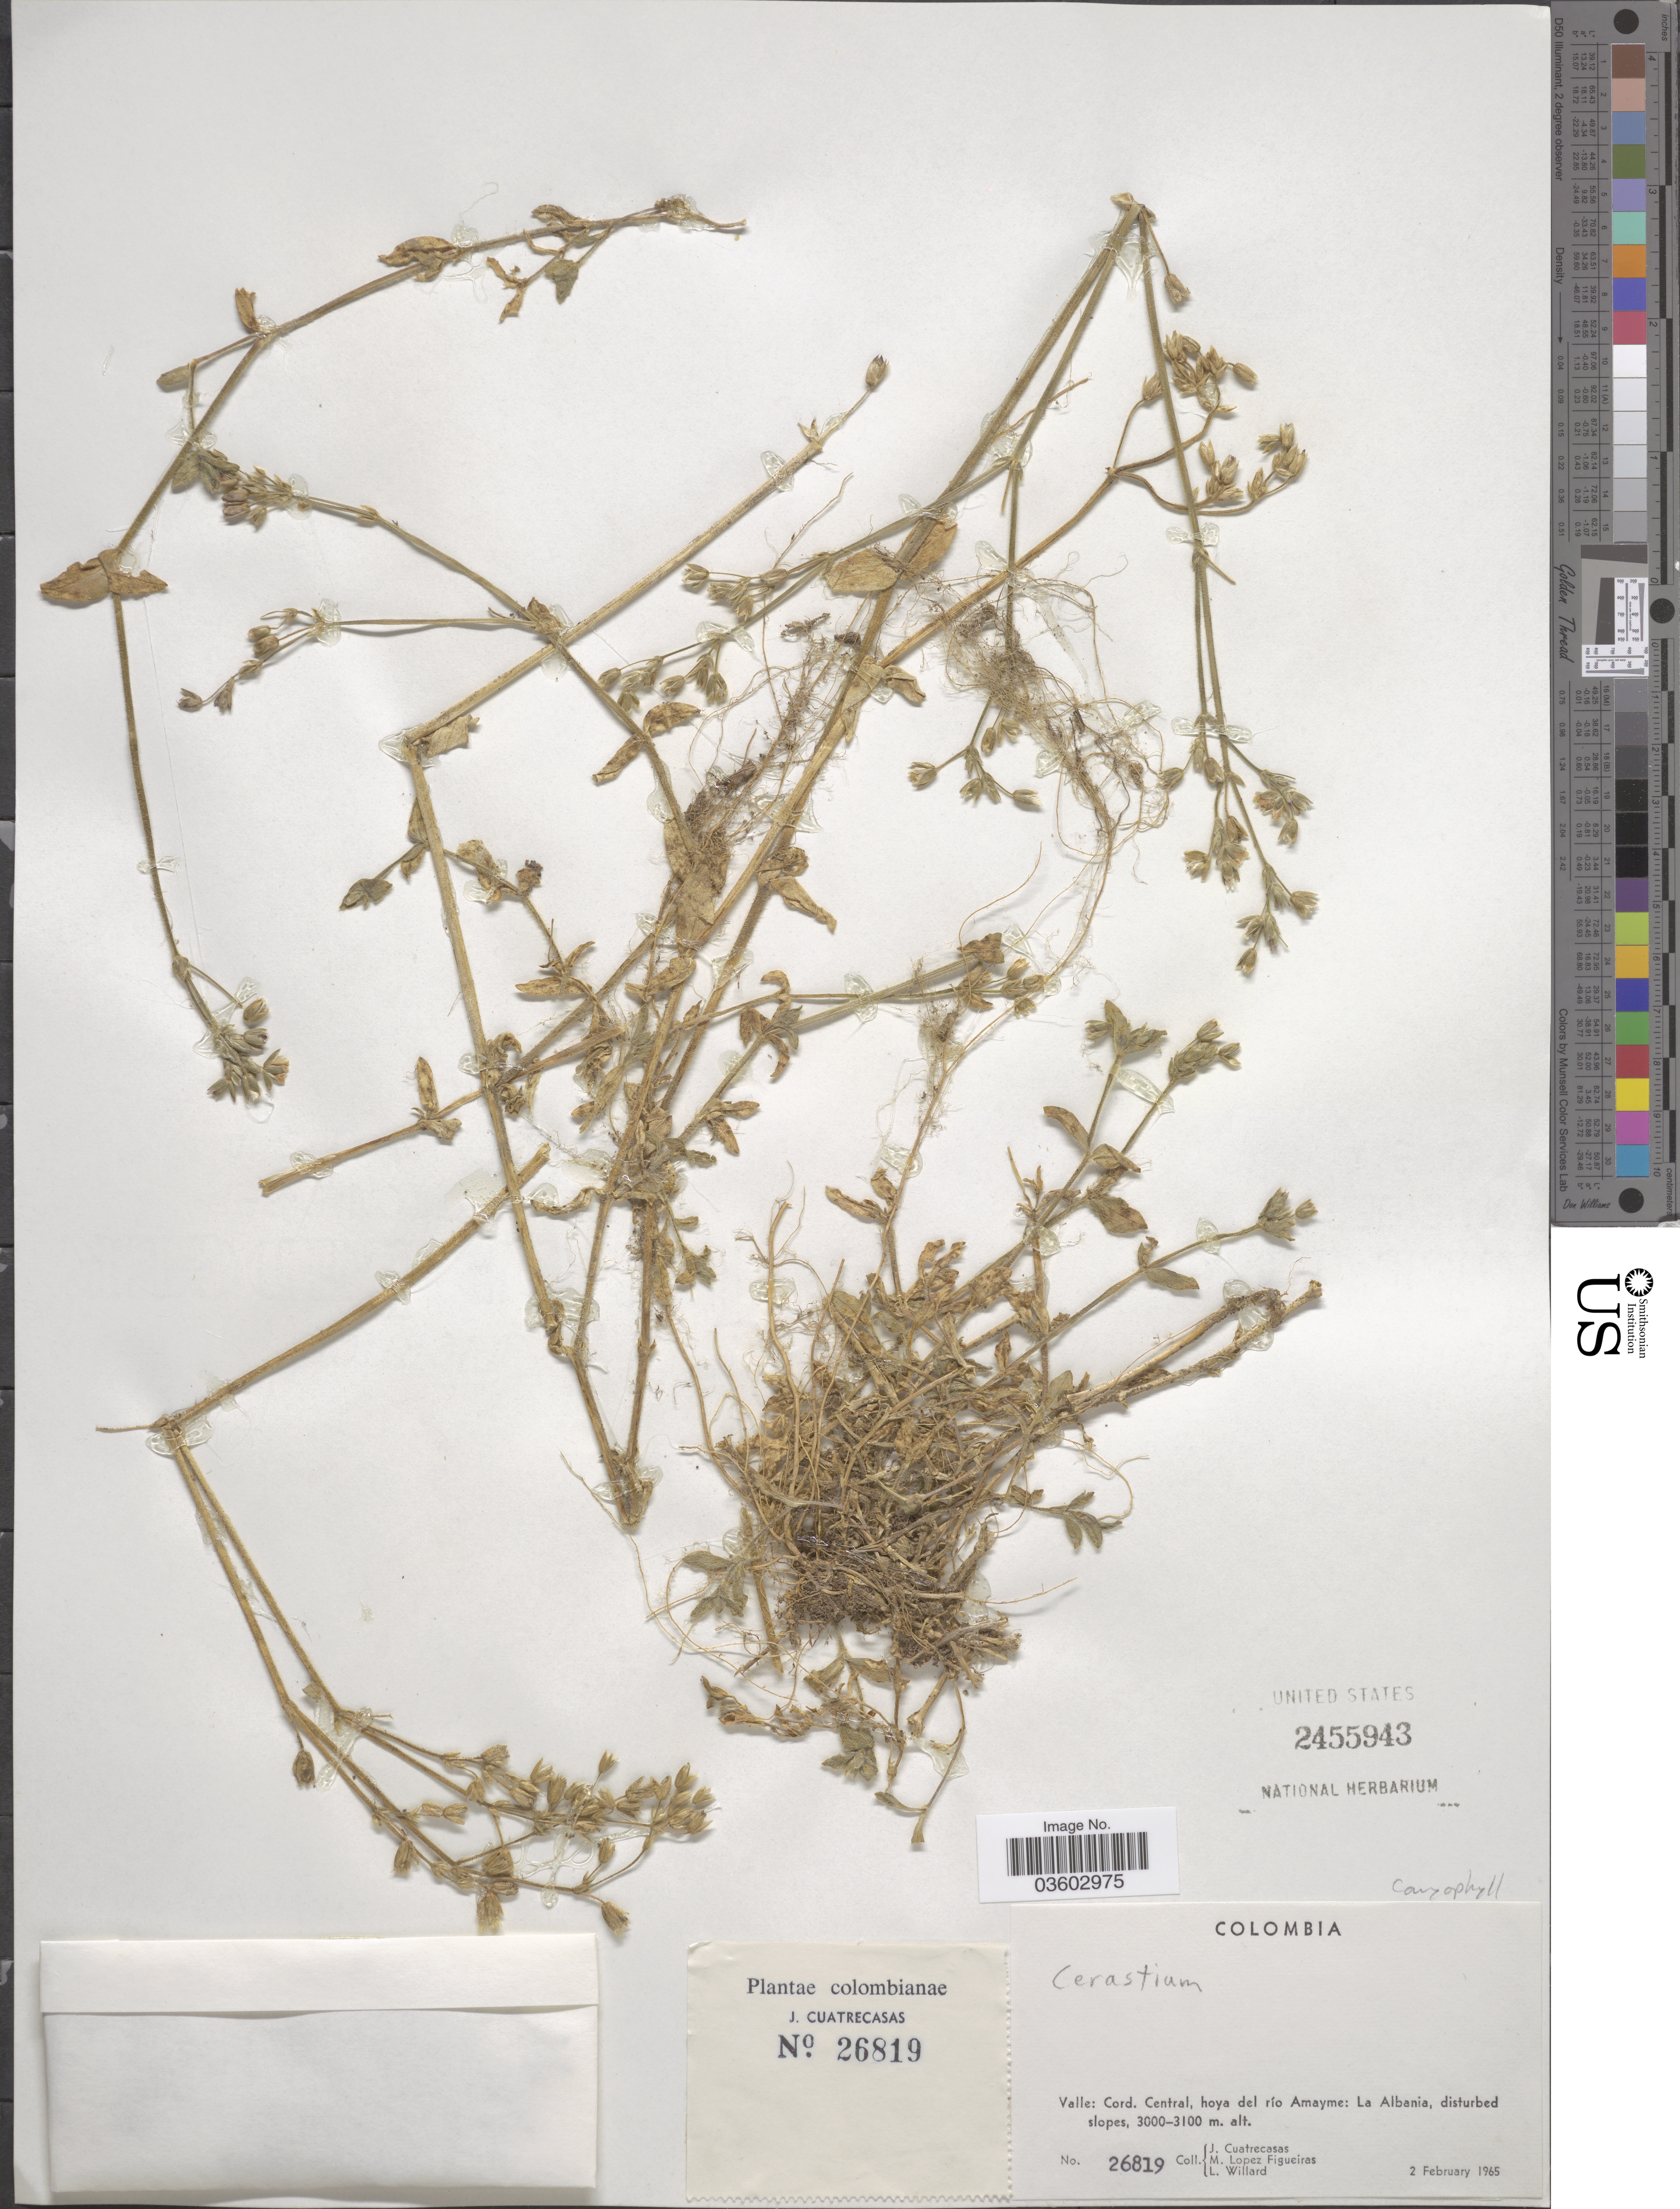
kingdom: Plantae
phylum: Tracheophyta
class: Magnoliopsida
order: Caryophyllales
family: Caryophyllaceae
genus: Cerastium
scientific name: Cerastium sp.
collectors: J. Cuatrecasas, M. López Figueiras & L. Willard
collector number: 26819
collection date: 1965-02-02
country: Colombia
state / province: Valle del Cauca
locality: Valle: Cord. Central, hoya del río Amayme: La Albania.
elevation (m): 3000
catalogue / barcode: US 2455943